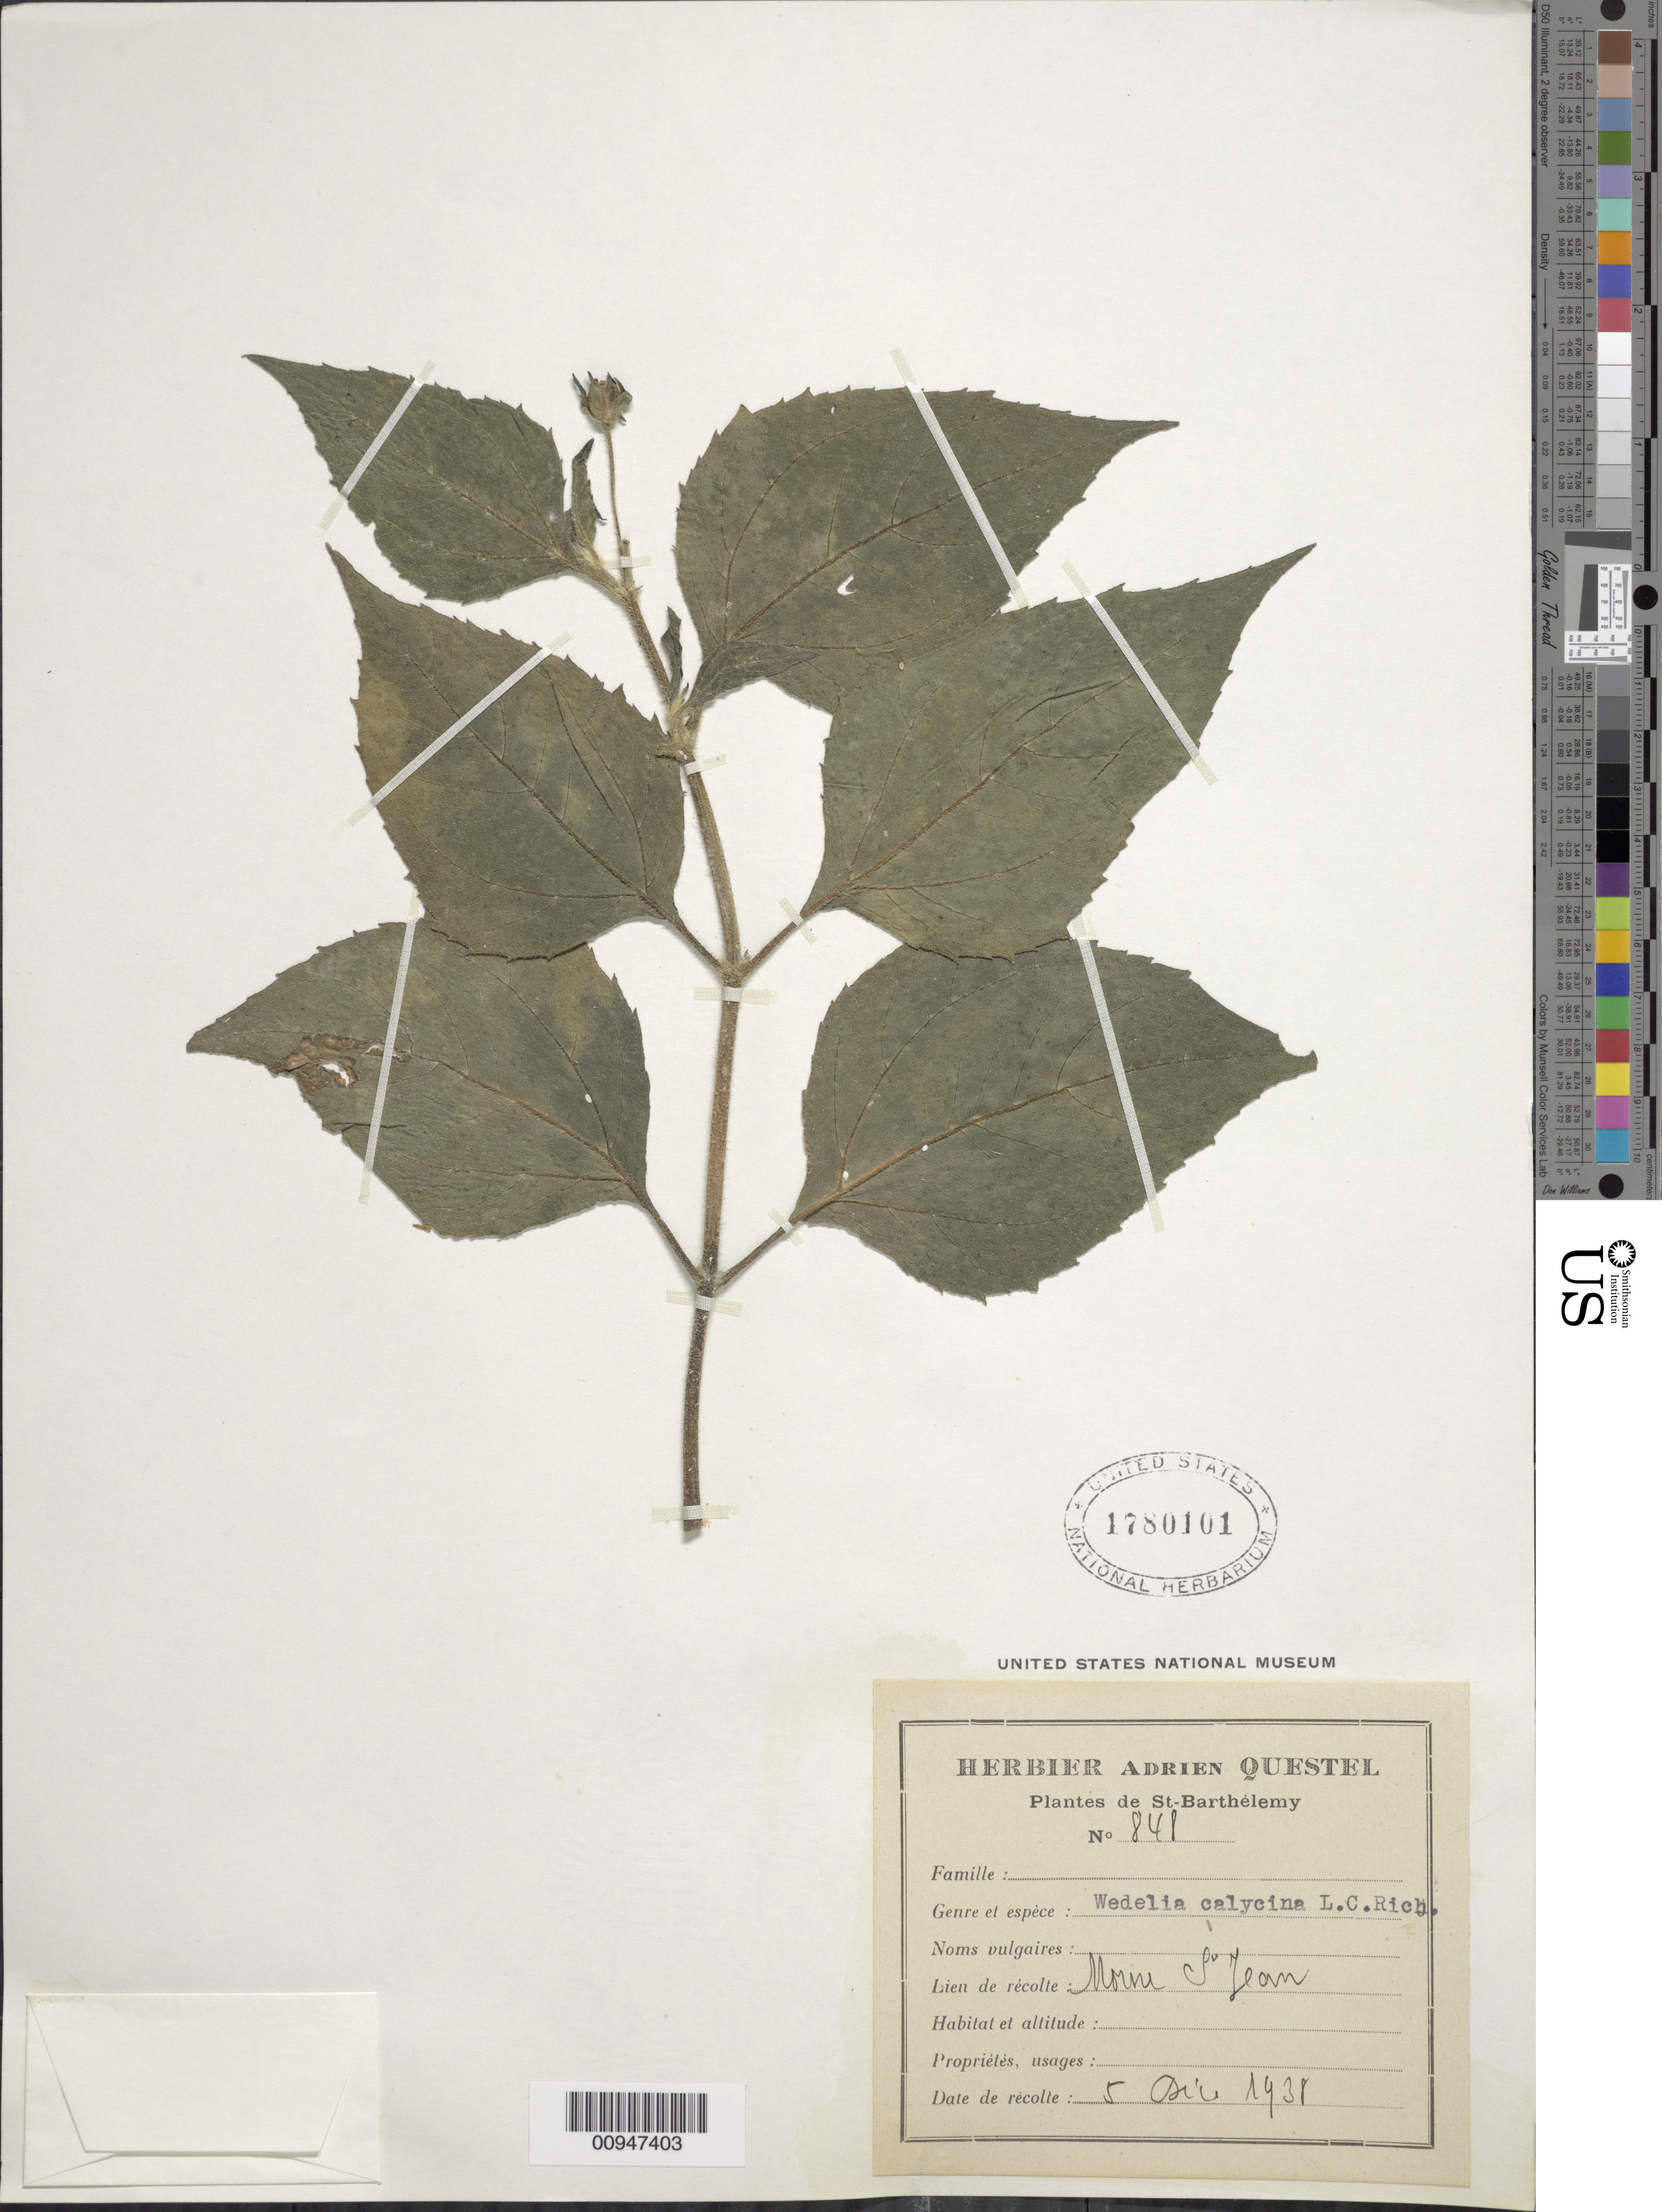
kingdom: Plantae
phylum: Tracheophyta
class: Magnoliopsida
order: Asterales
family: Asteraceae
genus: Wedelia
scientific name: Wedelia calycina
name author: Rich.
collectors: A. Questel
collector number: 841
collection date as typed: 05 Dec 1938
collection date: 1938-12-05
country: Saint Barthélemy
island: St. Barthélemy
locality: Morne St. Jean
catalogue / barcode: US 1780101